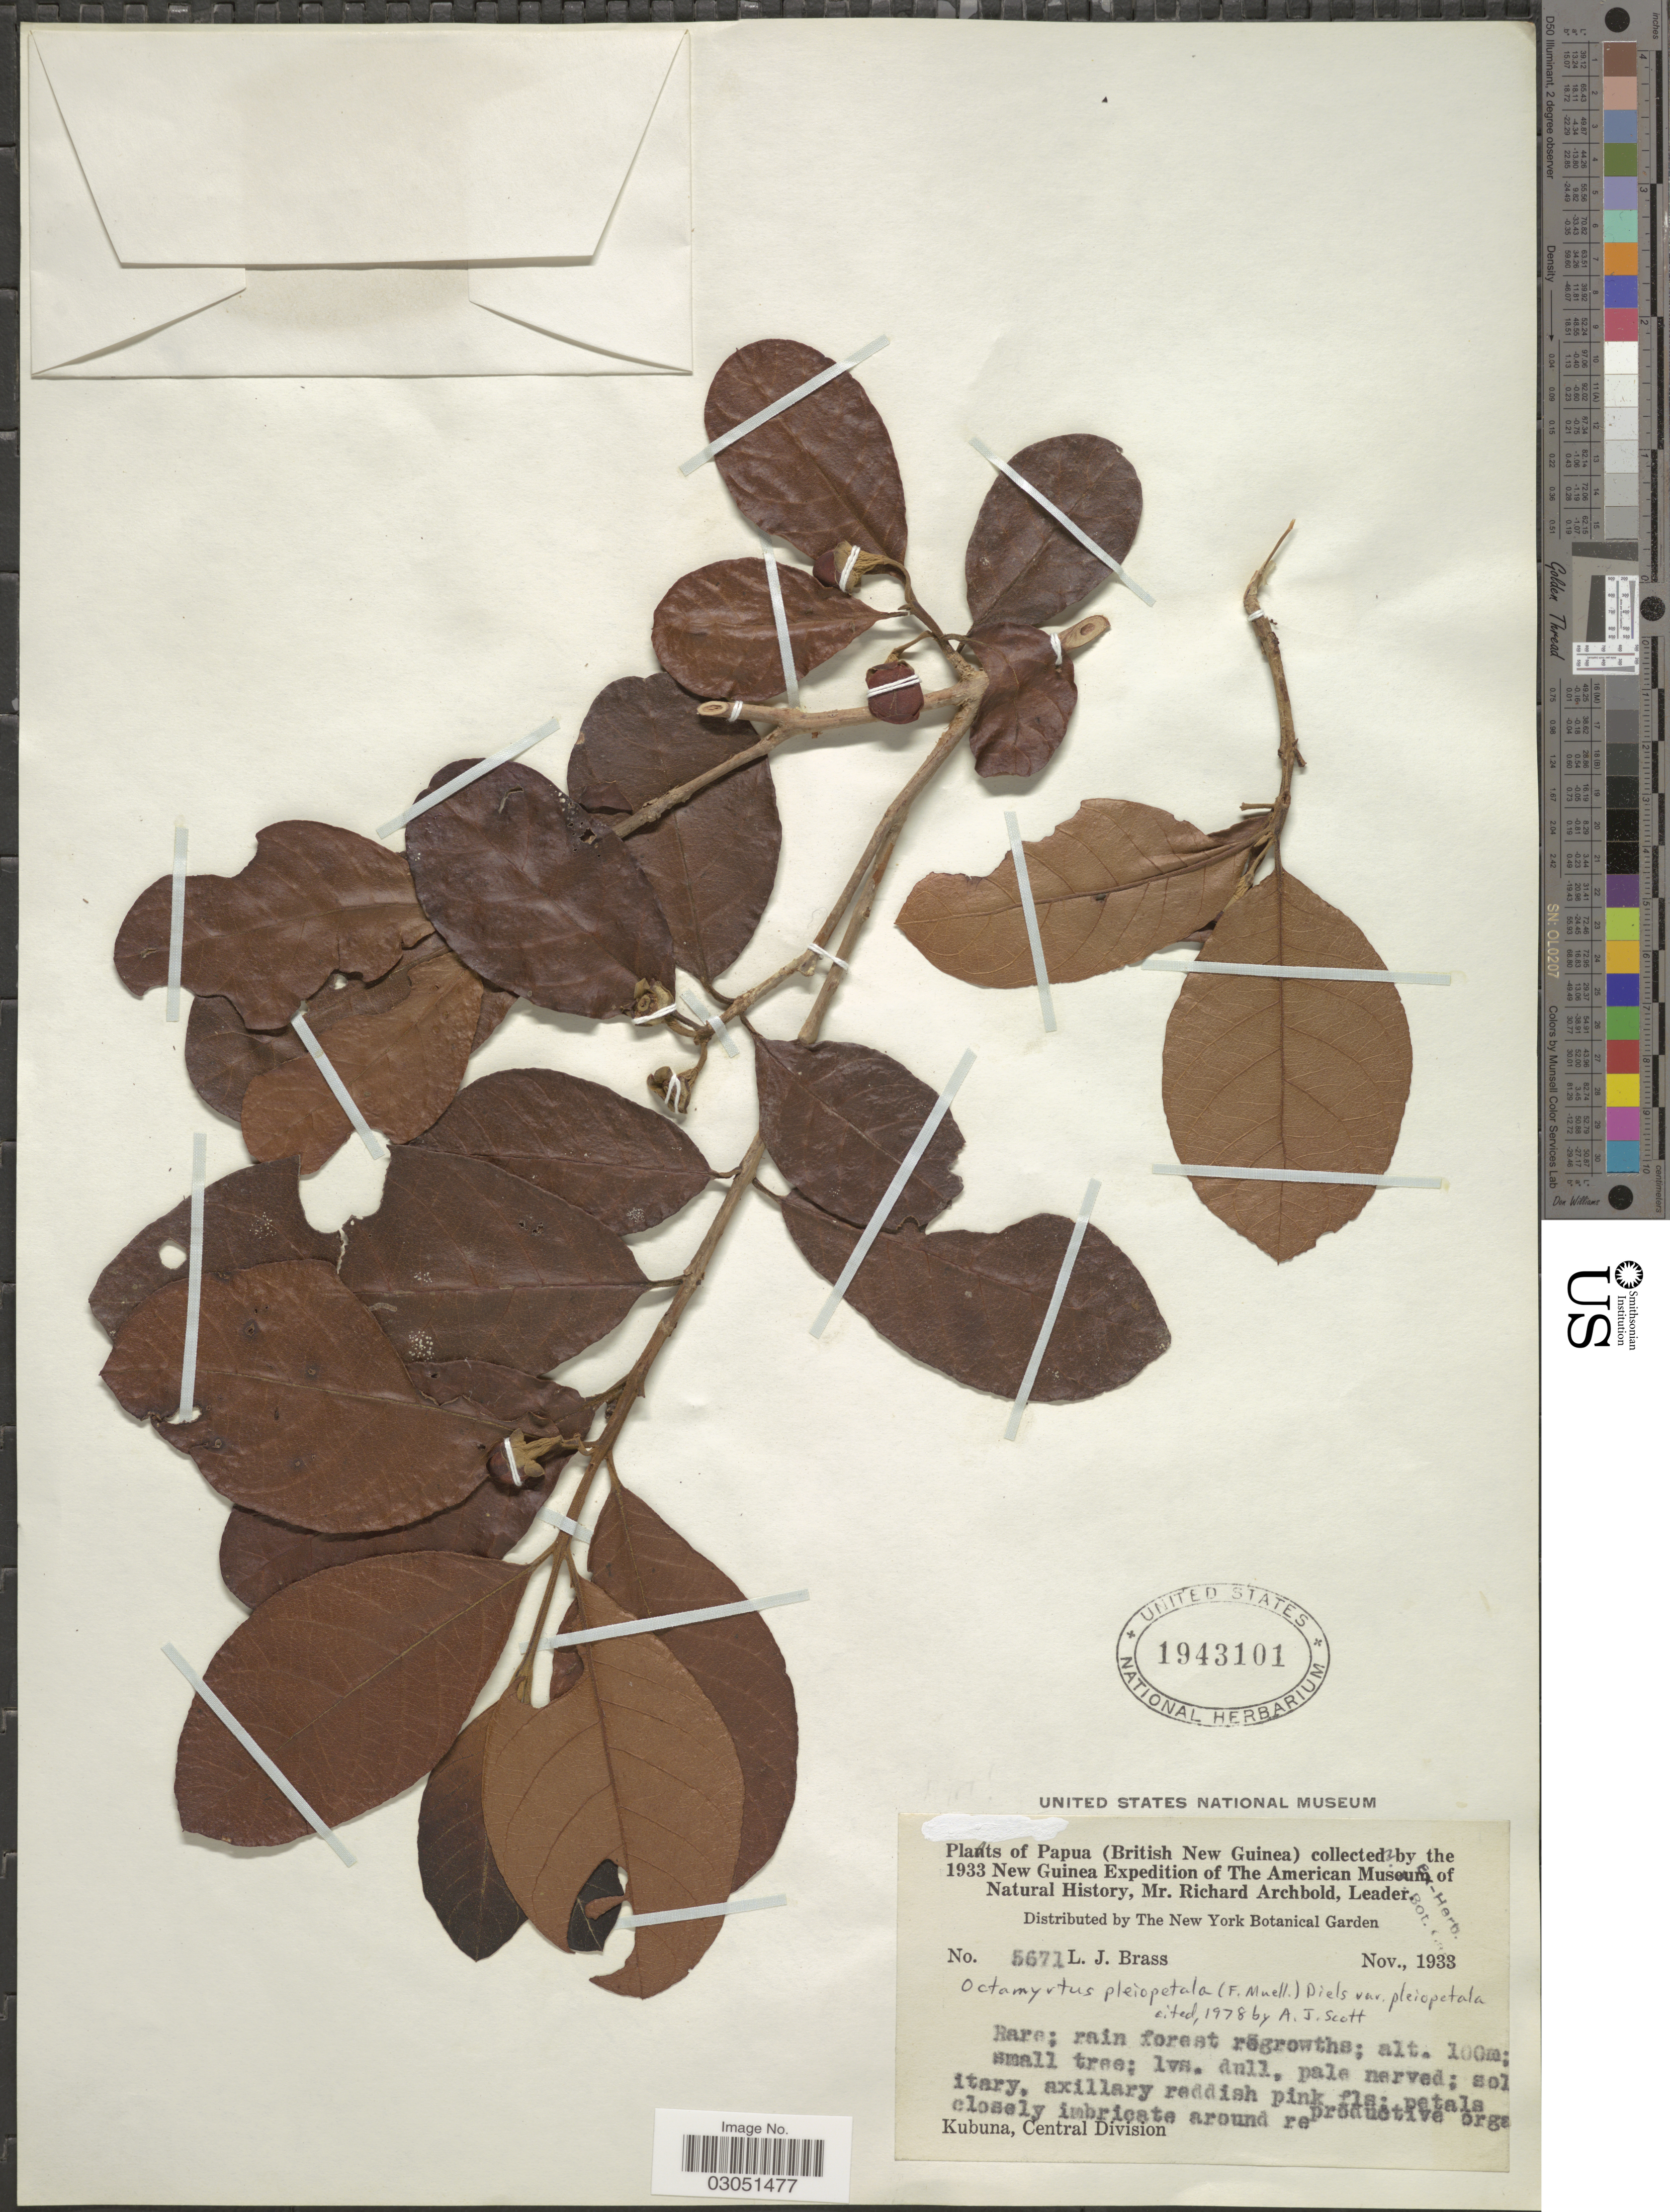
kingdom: Plantae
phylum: Tracheophyta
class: Magnoliopsida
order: Myrtales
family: Myrtaceae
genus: Octamyrtus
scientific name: Octamyrtus pleiopetala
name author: Diels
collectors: L. J. Brass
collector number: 5671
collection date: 1933-11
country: Papua New Guinea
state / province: Central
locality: Papua (British New Guinea), Kubuna, Central Division.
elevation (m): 100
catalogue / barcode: US 1943101